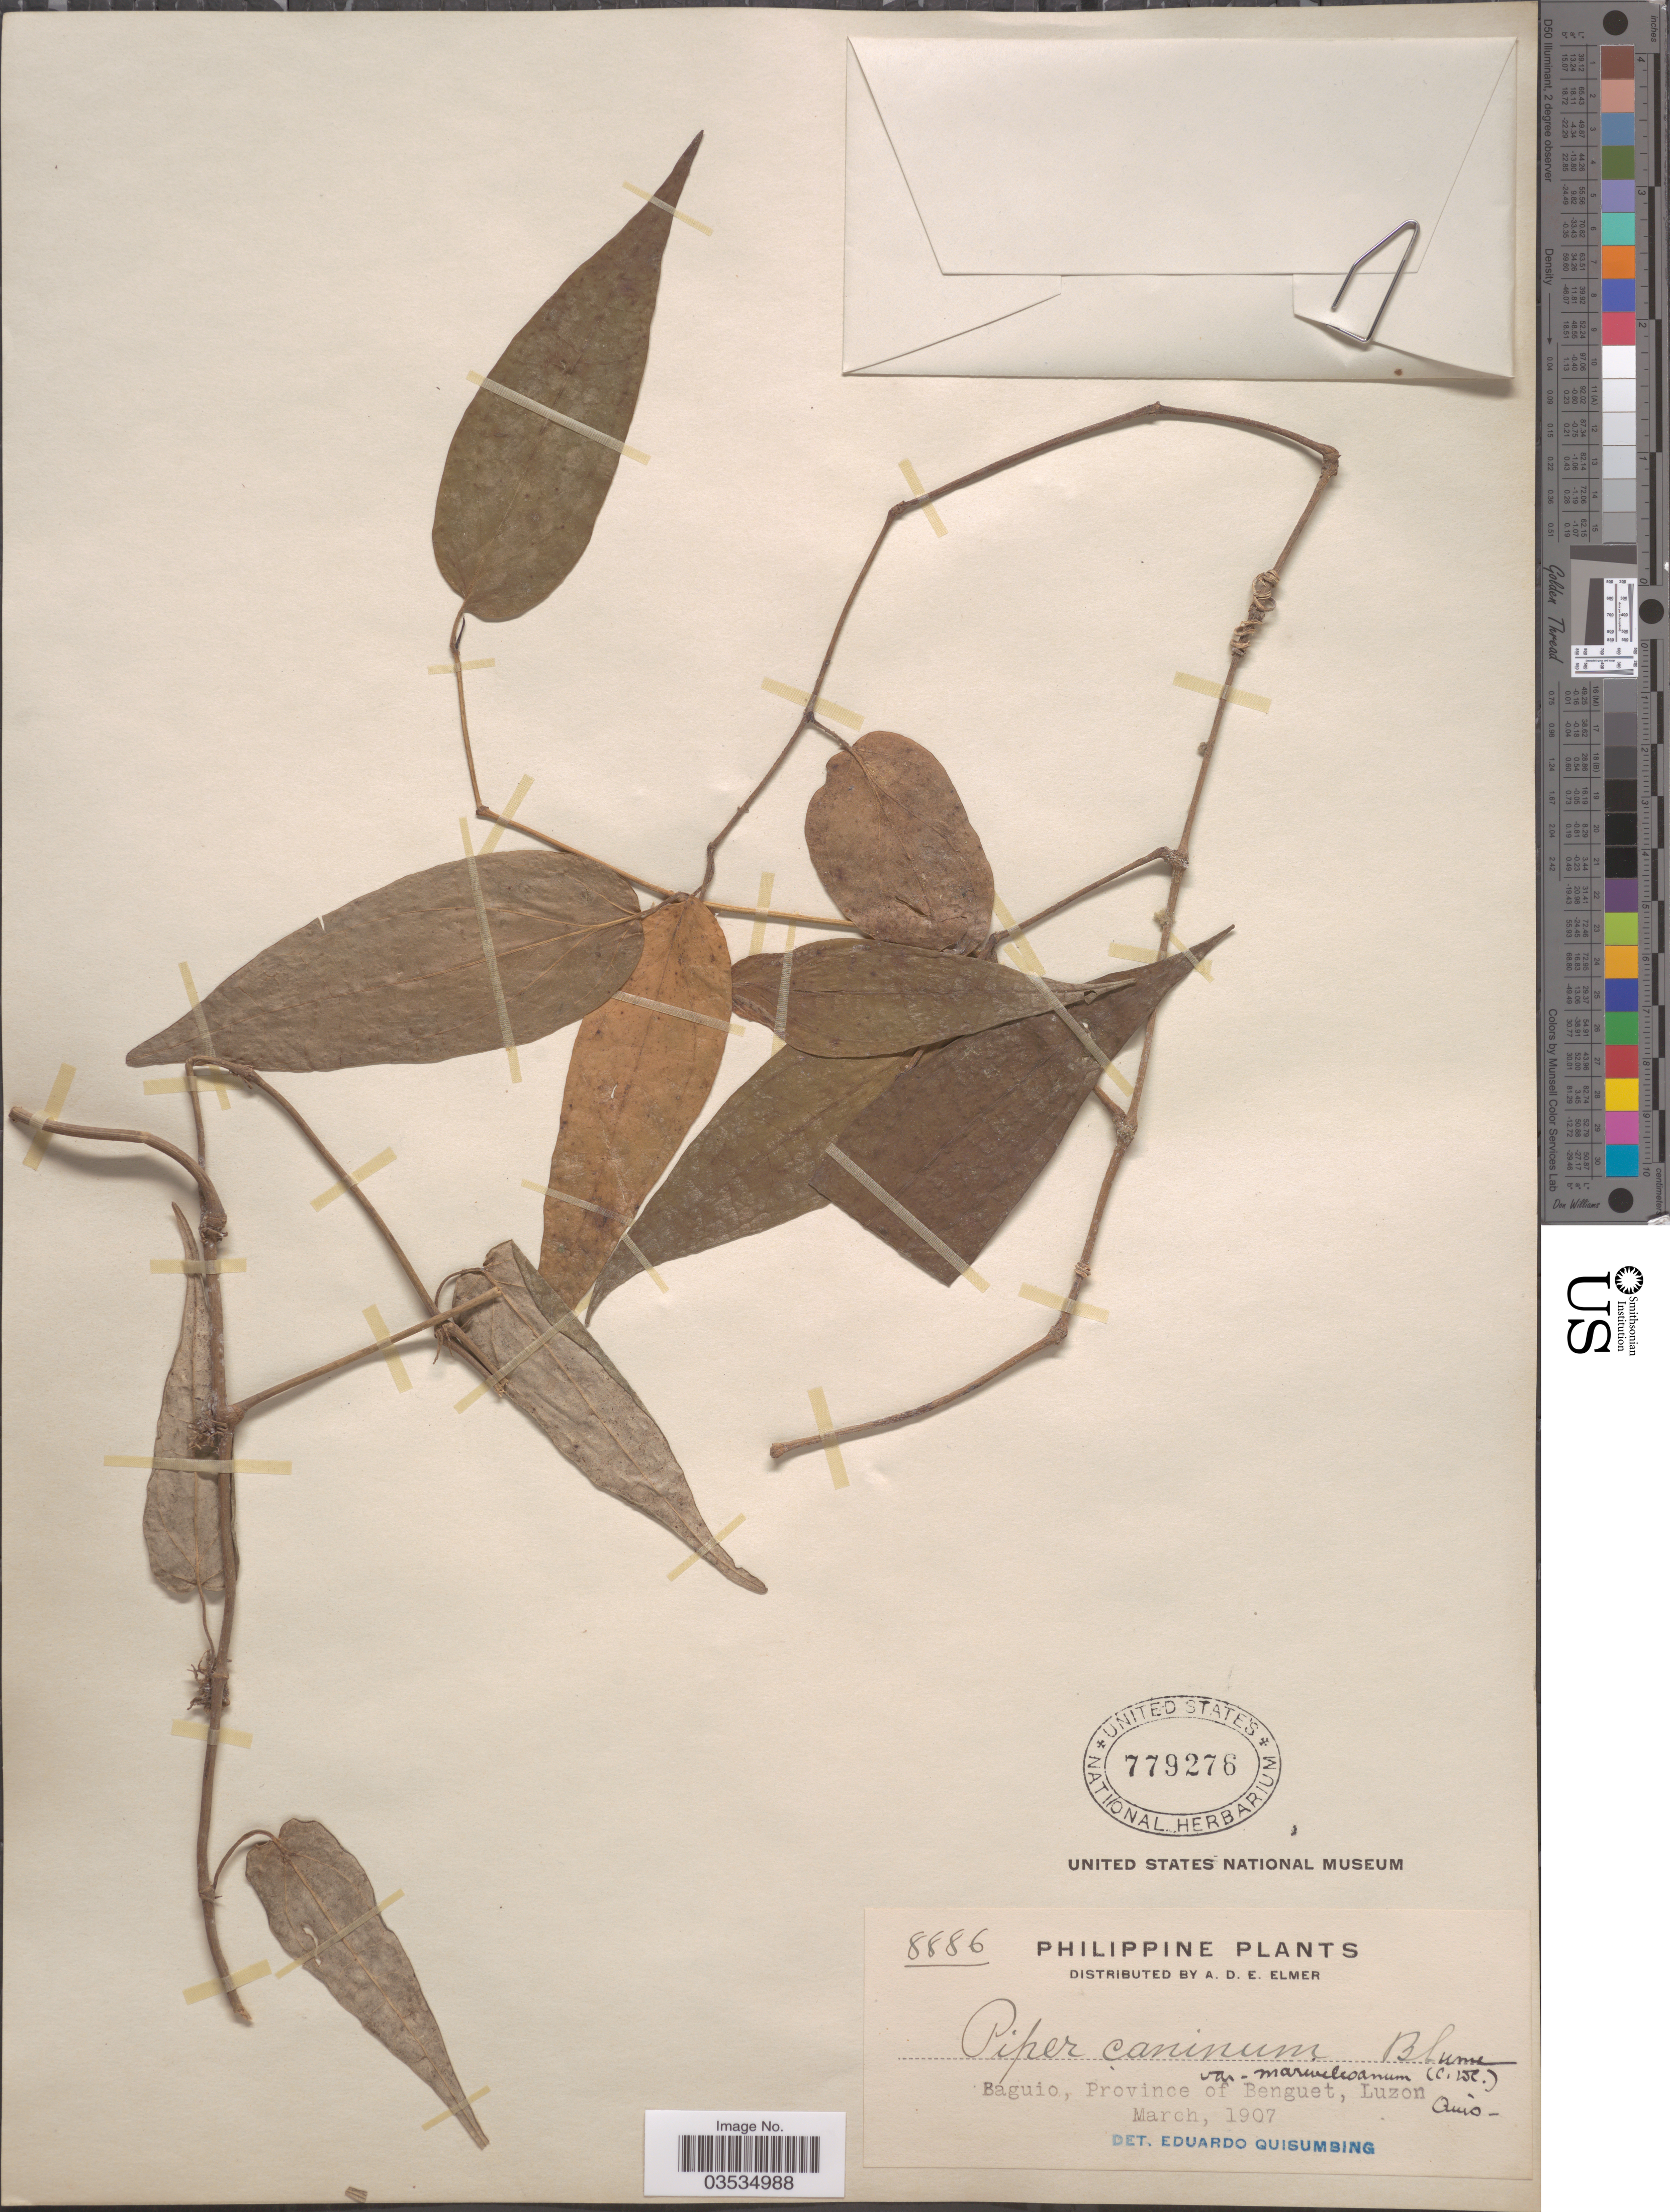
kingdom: Plantae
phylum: Tracheophyta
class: Magnoliopsida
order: Piperales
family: Piperaceae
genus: Piper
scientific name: Piper viminale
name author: Opiz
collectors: A. D. E. Elmer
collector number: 8886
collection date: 1907-03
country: Philippines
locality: Baguio, Province of Benguet, Luzon.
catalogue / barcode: US 779276